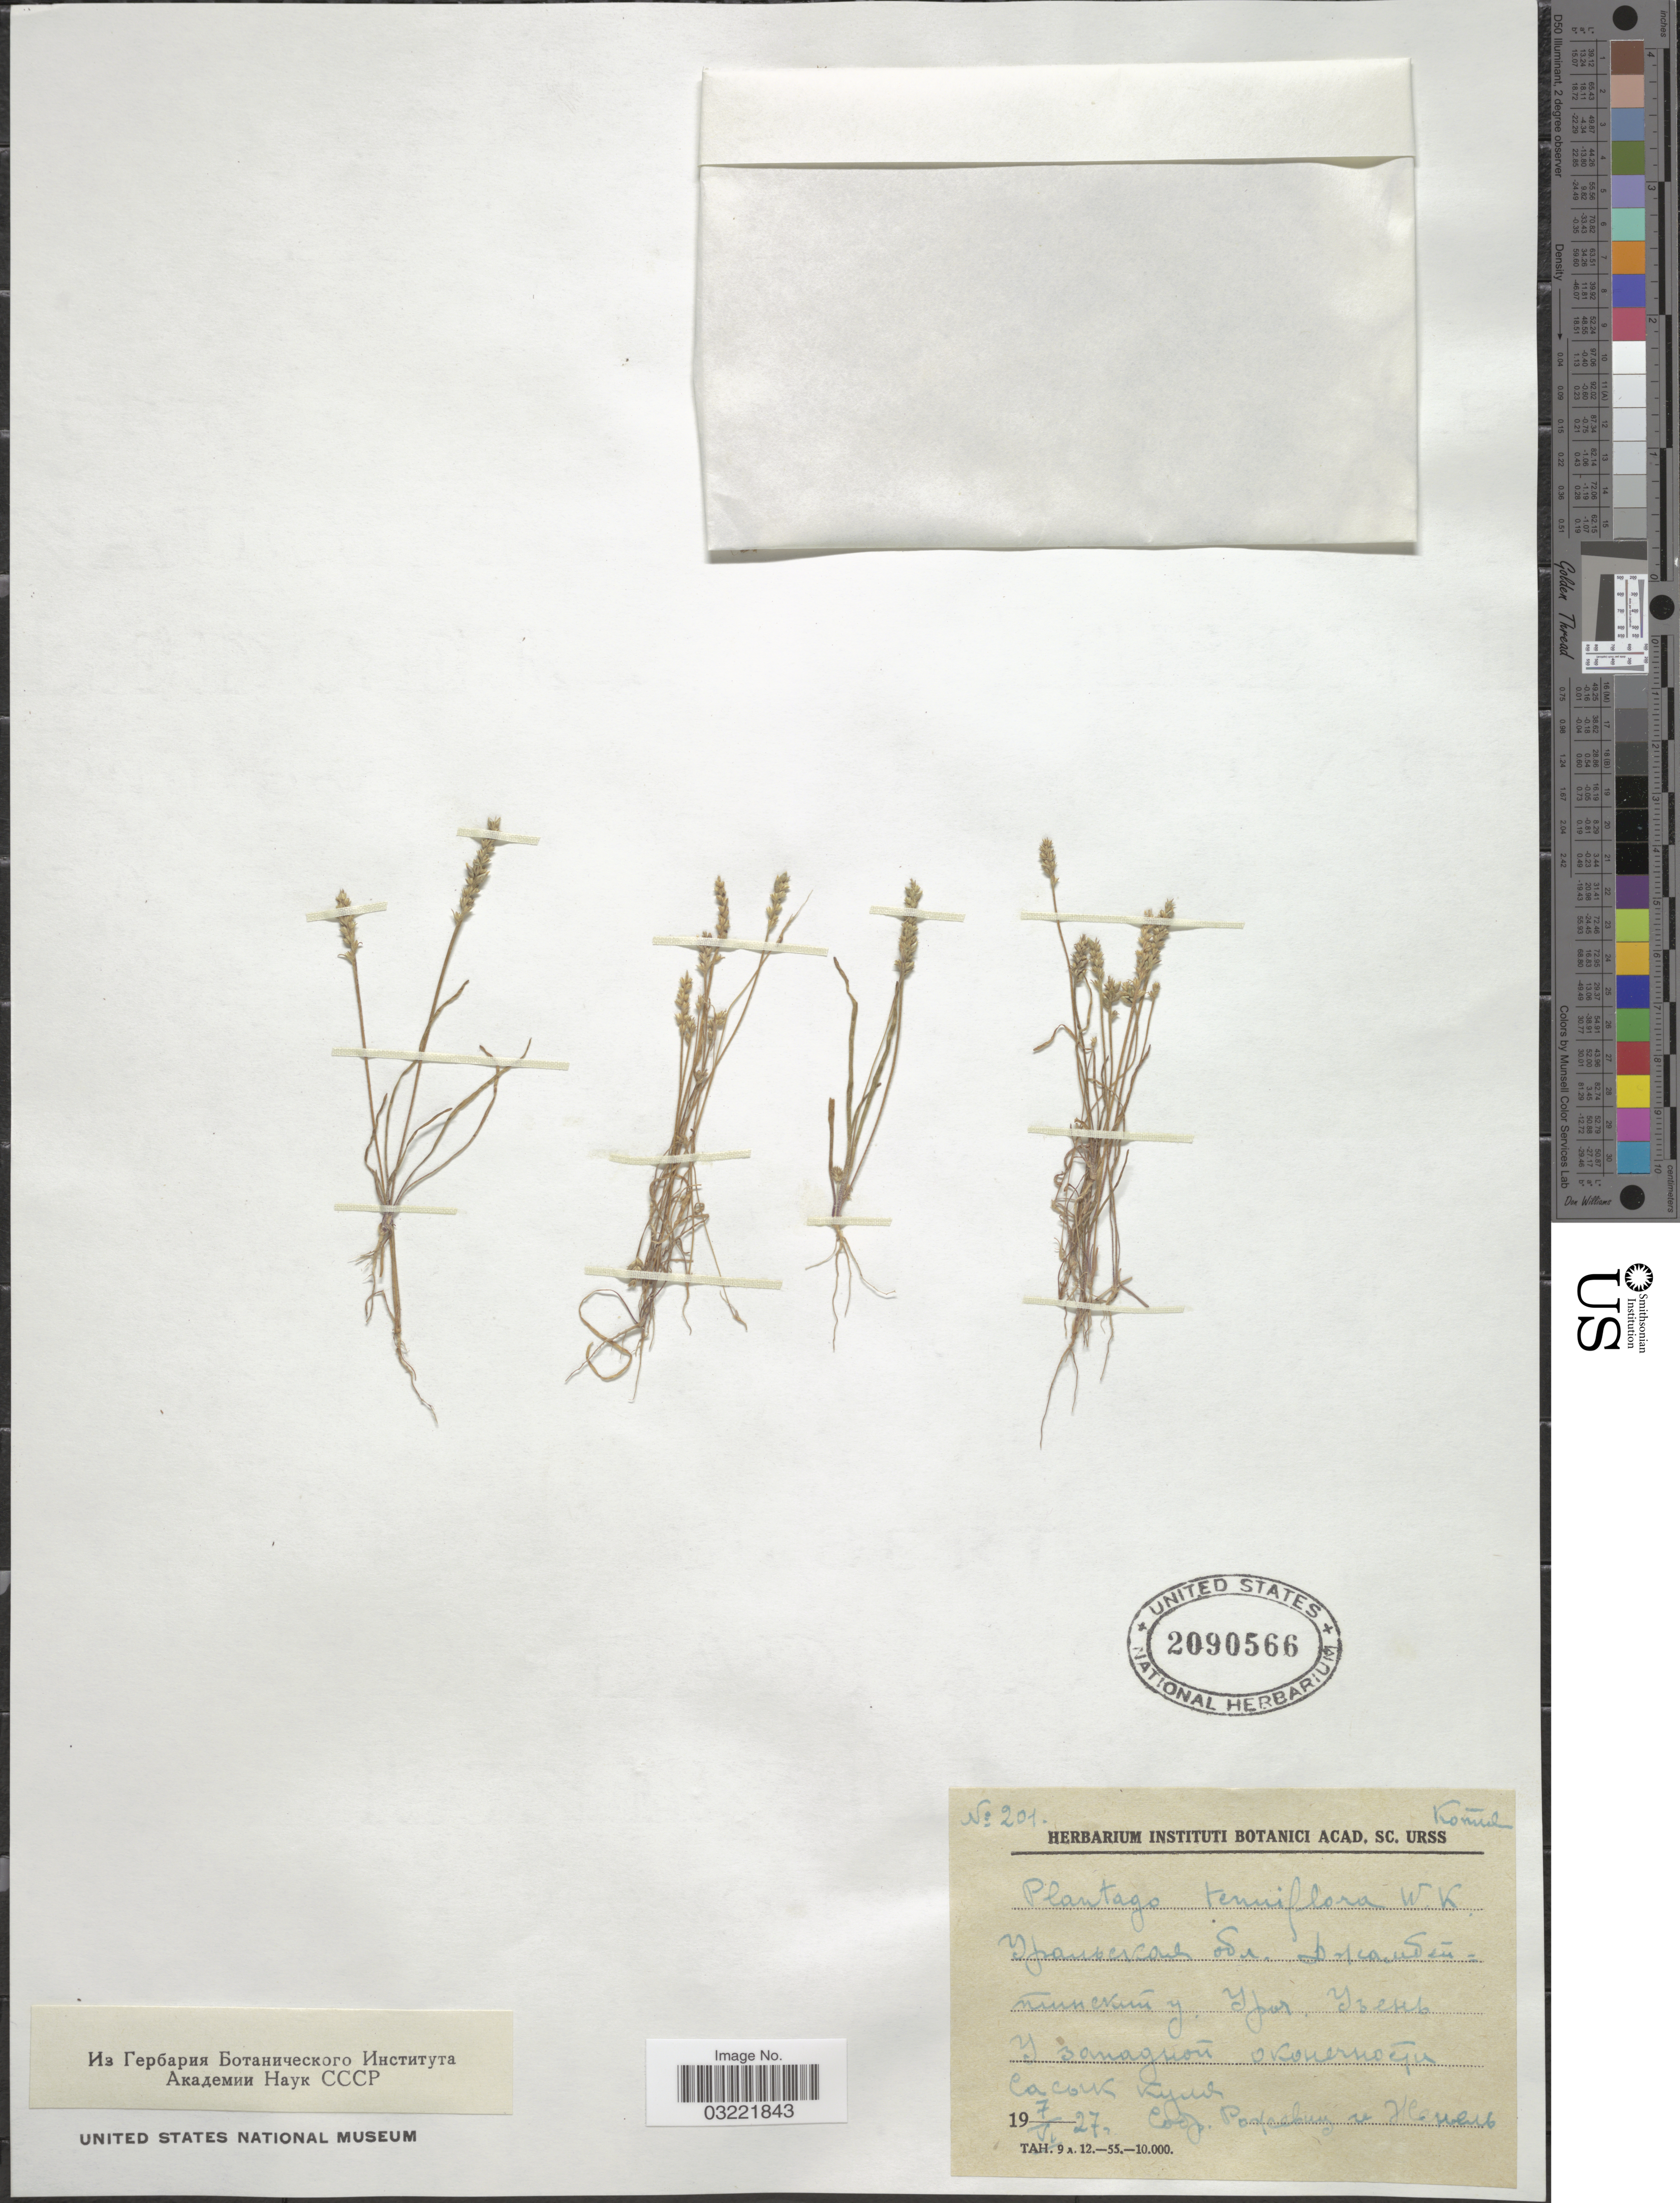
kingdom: Plantae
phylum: Tracheophyta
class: Magnoliopsida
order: Lamiales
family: Plantaginaceae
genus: Plantago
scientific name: Plantago tenuiflora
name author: Waldst. & Kit.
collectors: Collector illegible & Collector illegible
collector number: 201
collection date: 1927-06-07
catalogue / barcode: US 2090566